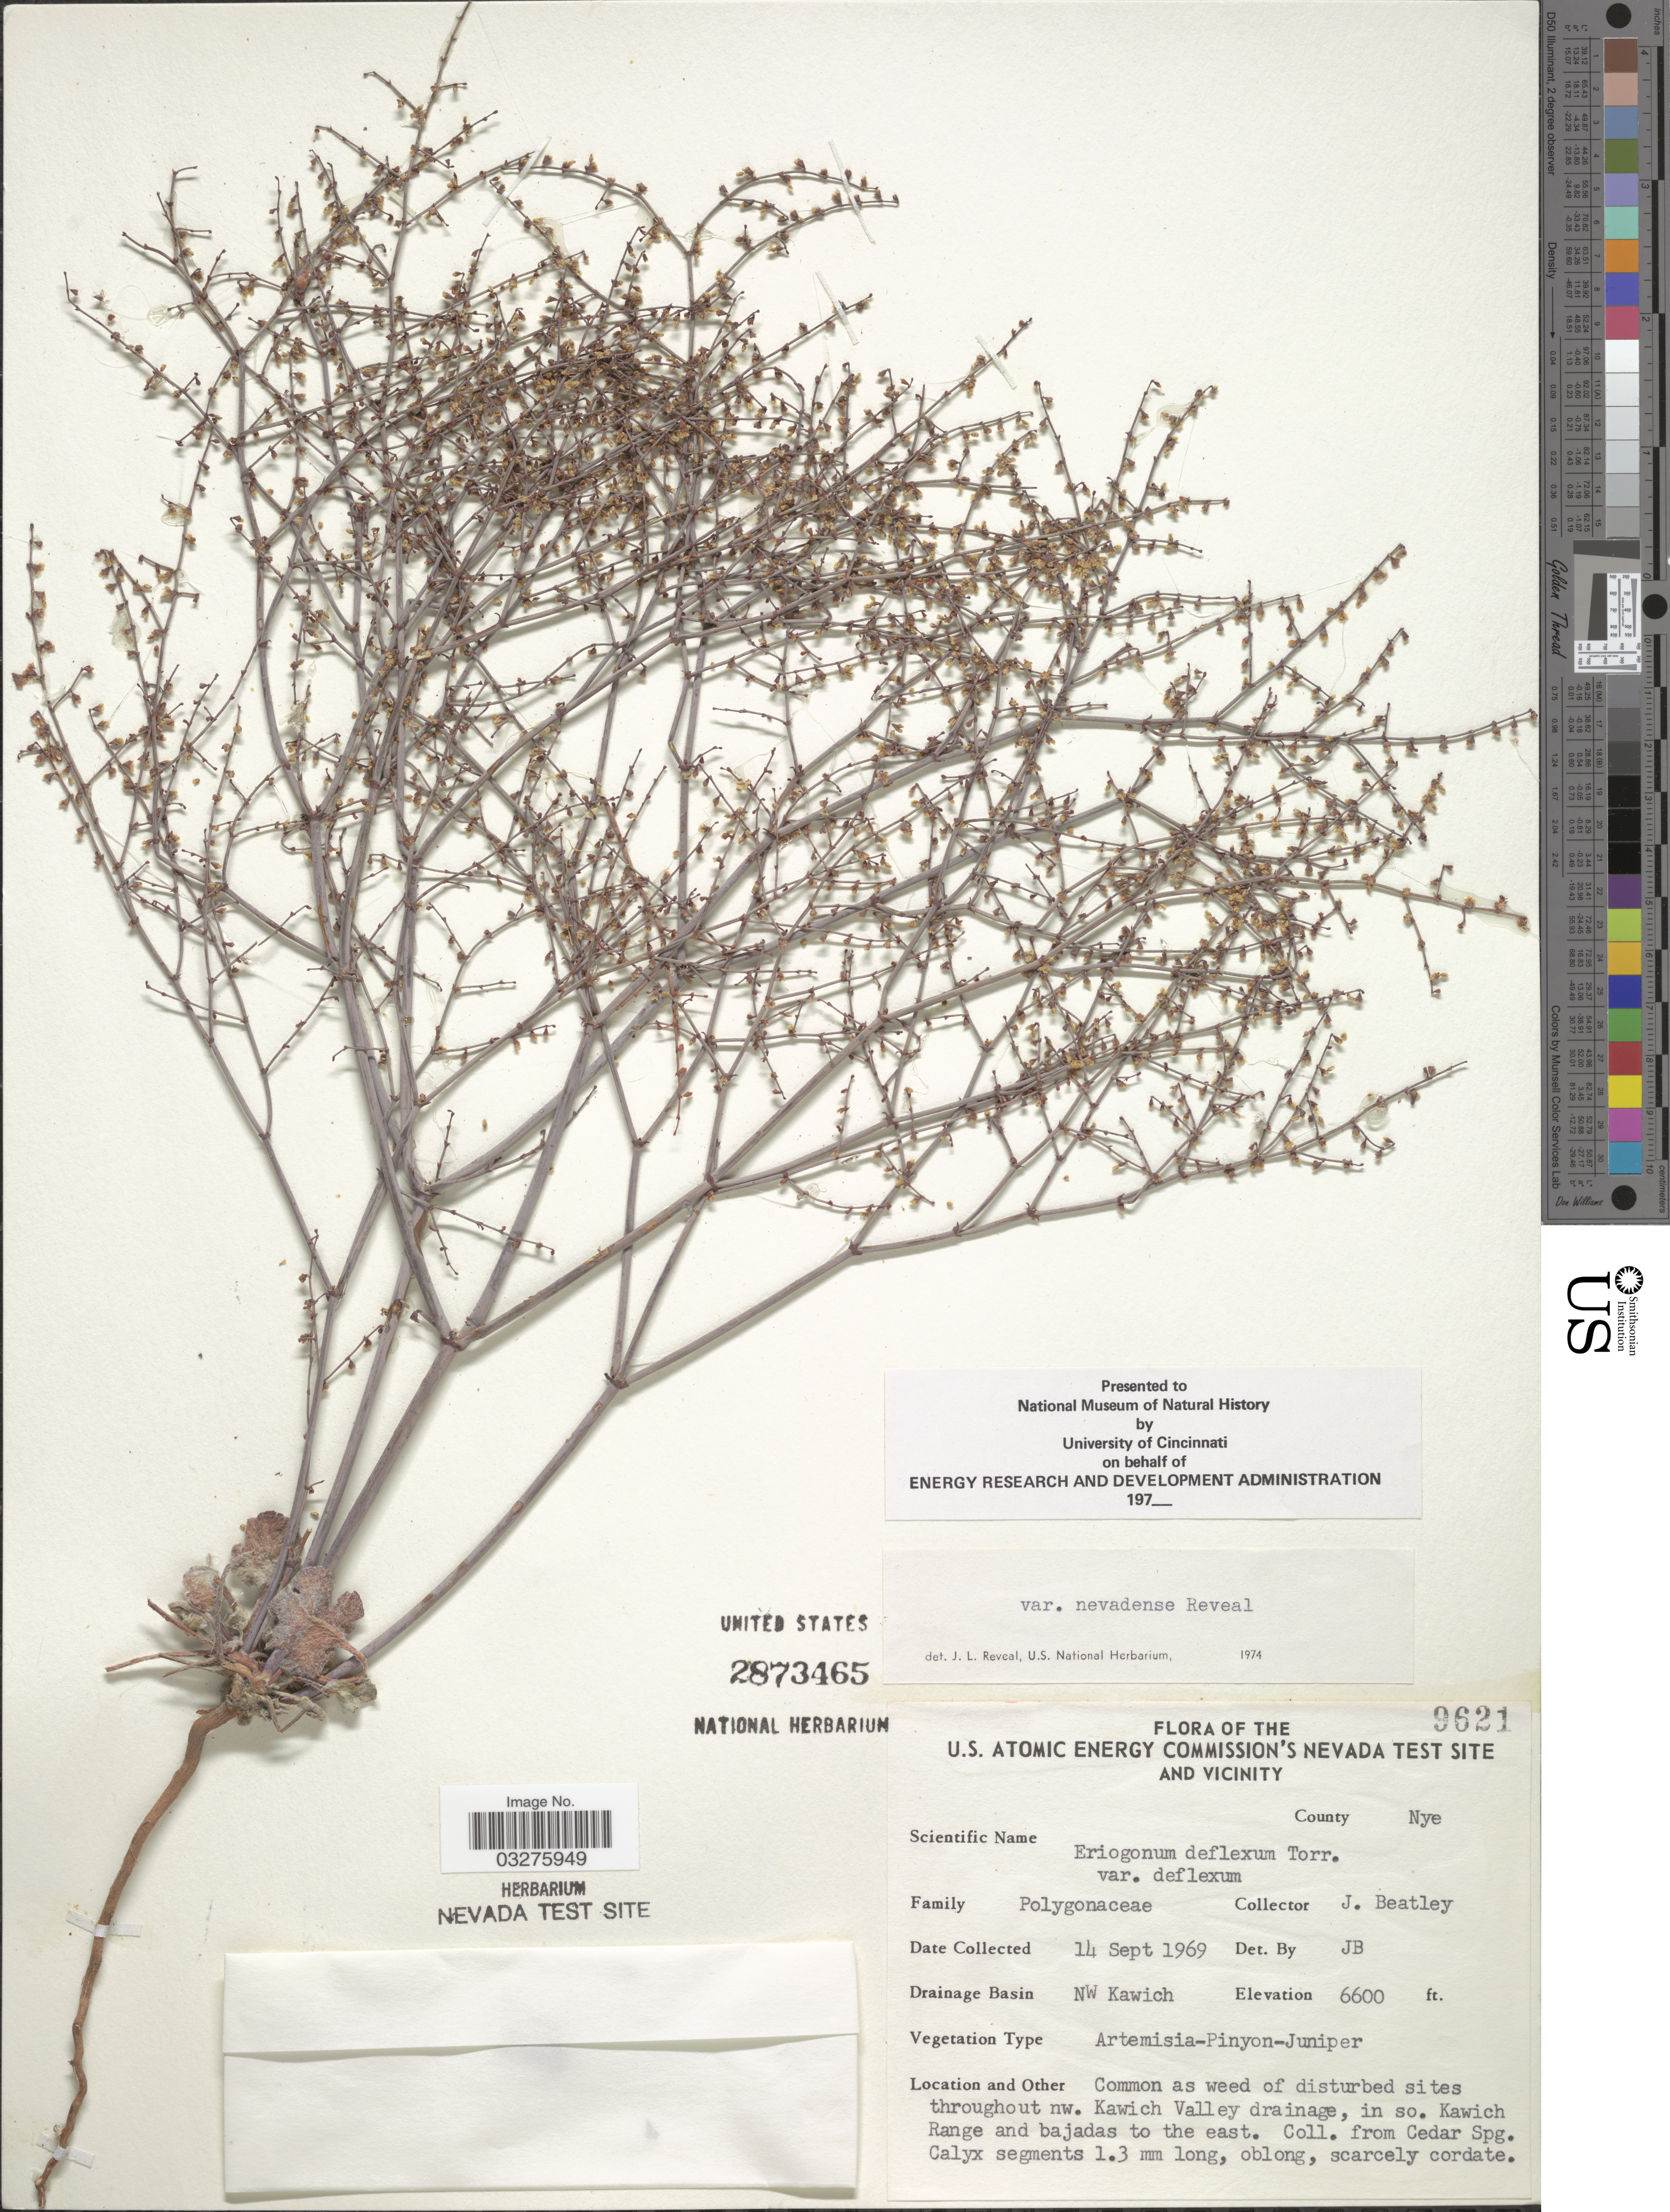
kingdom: Plantae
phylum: Tracheophyta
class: Magnoliopsida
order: Caryophyllales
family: Polygonaceae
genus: Eriogonum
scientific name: Eriogonum deflexum var. nevadense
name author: Reveal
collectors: J. C. Beatley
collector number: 9621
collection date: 1969-09-14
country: United States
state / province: Nevada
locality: The U.S. Atomic Energy Commission's Nevada Test Site and vicinity. County Nye. Drainage Basin NW Kawich. Disturbed sites throughout nw. Kawich Valley drainage, in so. Kawich Range and bajadas to the east. Cedar Spg.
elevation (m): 2012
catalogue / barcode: US 2873465